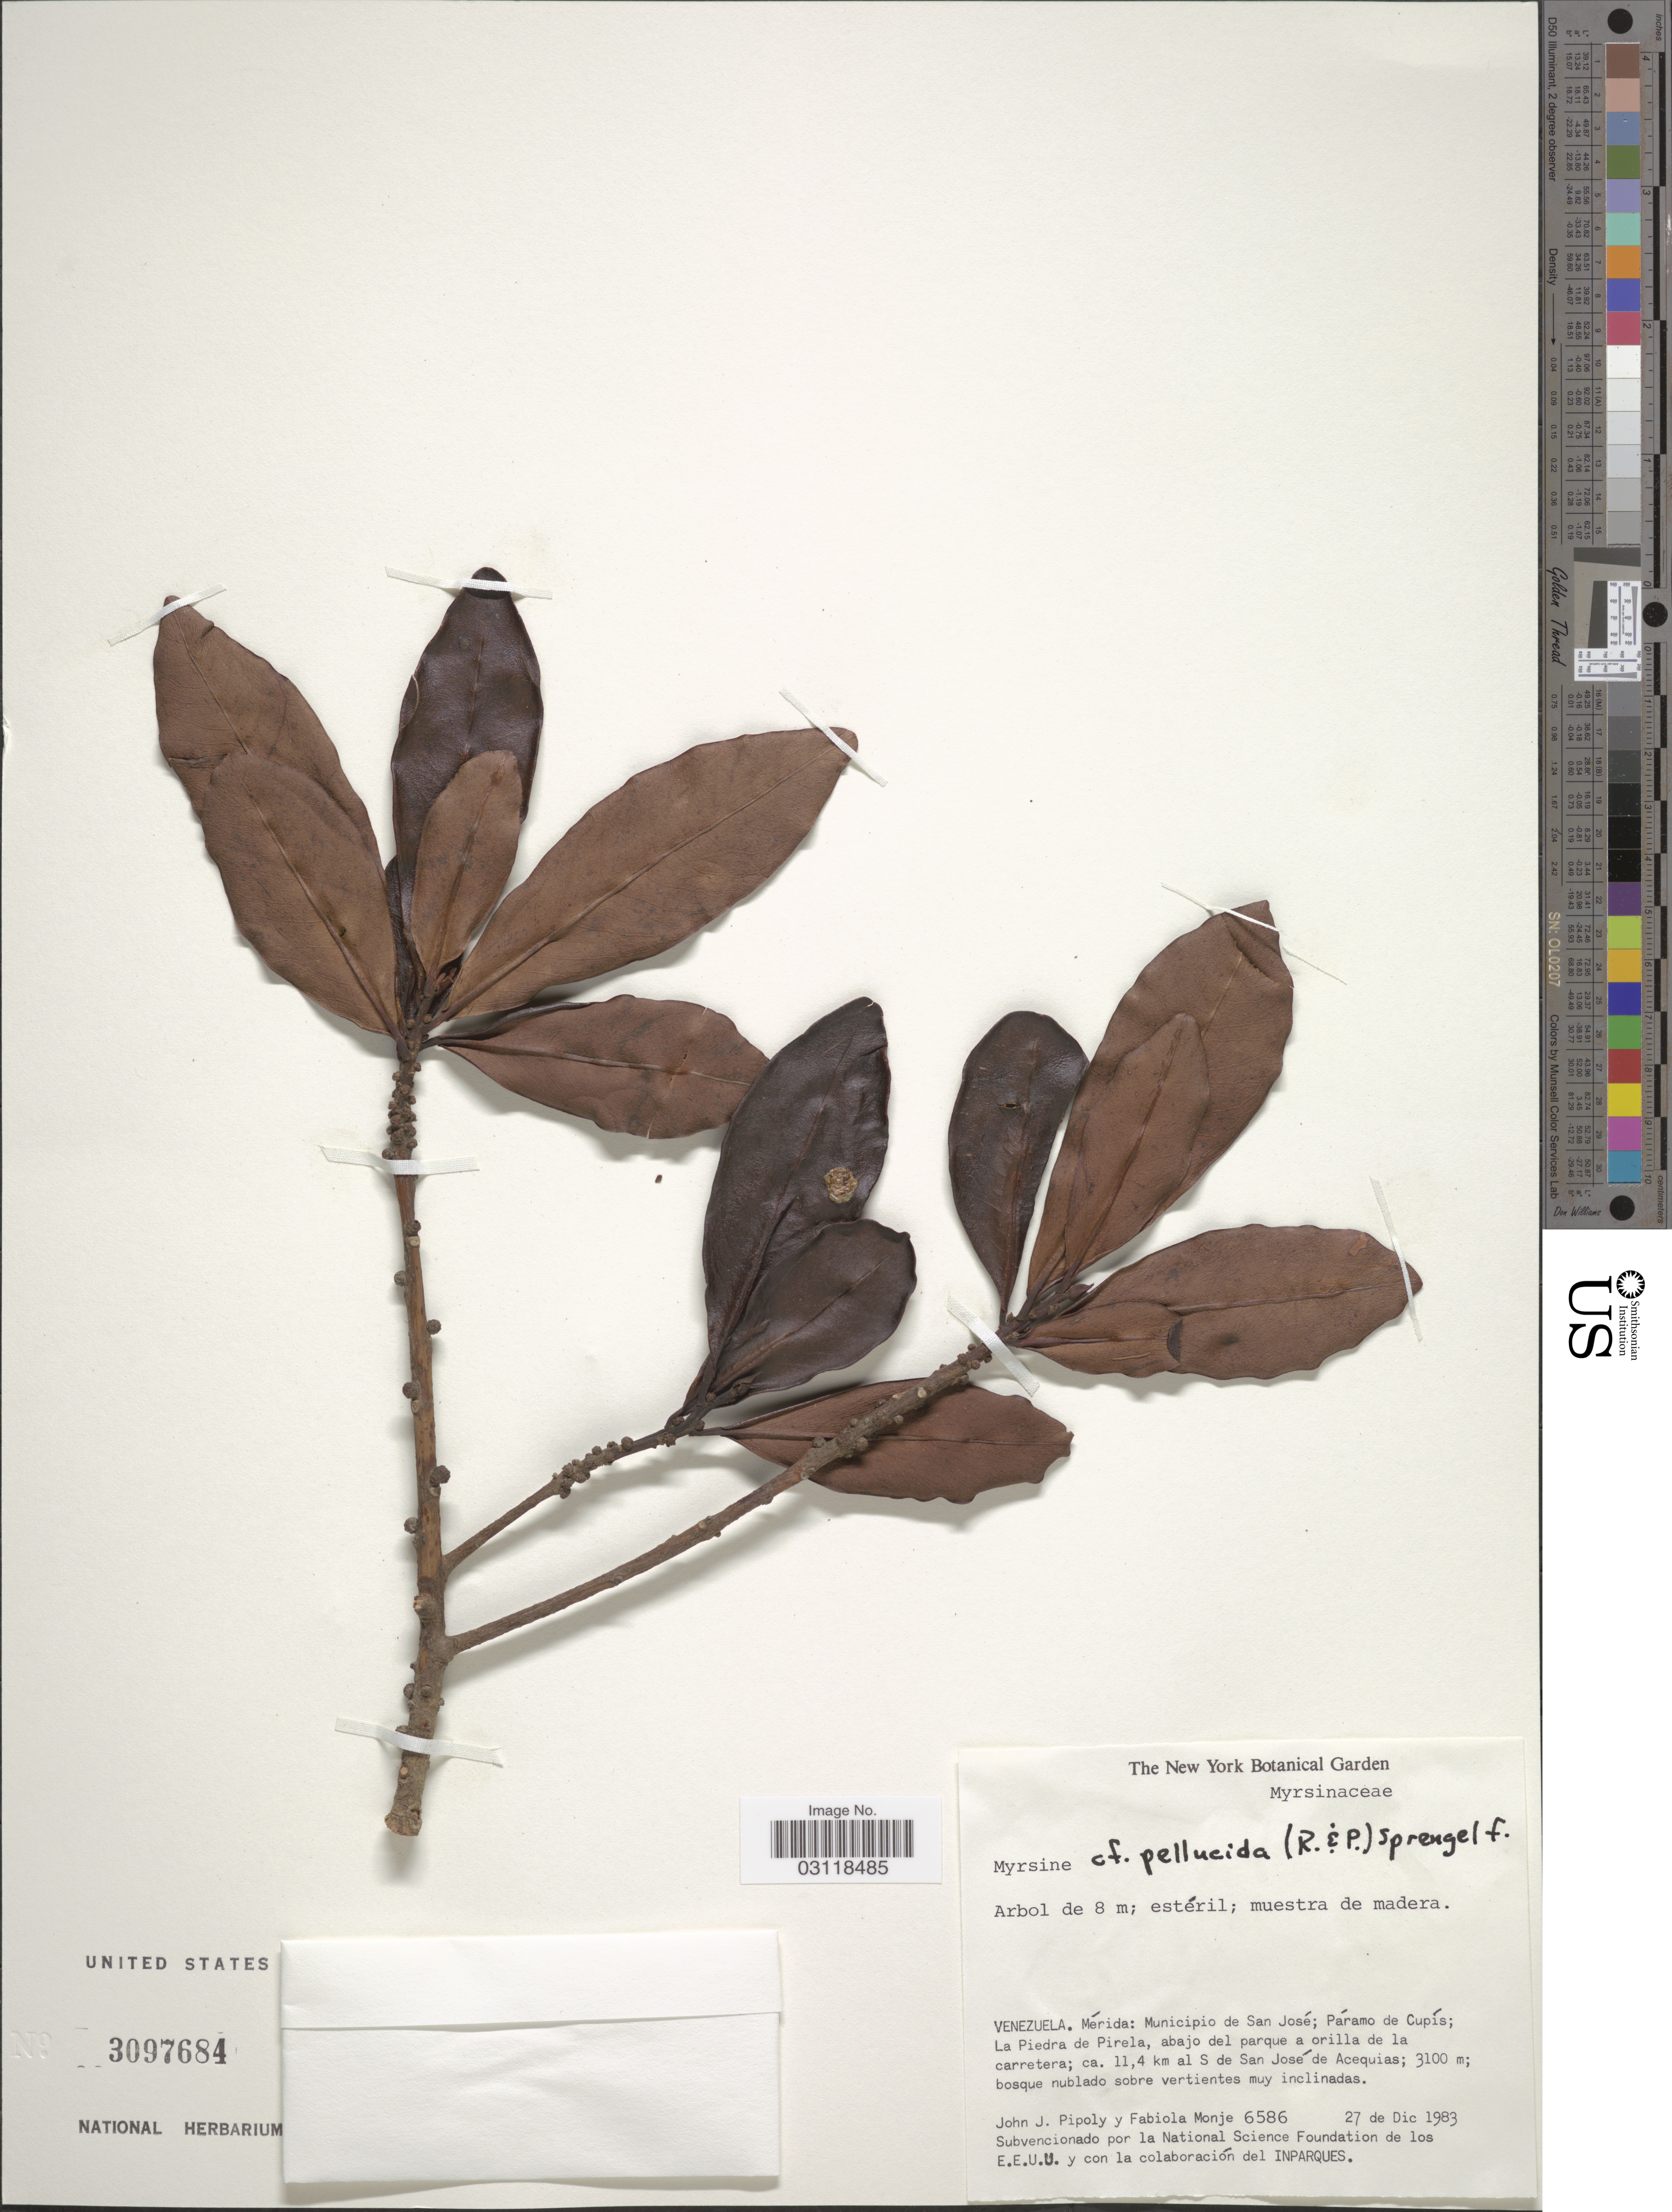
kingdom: Plantae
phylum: Tracheophyta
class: Magnoliopsida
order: Ericales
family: Primulaceae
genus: Rapanea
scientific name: Rapanea pellucida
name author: (Ruiz & Pav.) Mez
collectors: J. J. Pipoly & F. Monje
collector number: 6586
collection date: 1983-12-27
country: Venezuela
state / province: Mérida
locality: Mérida: Municipio de San José; Páramo de Cupís; La Piedra de Pirela, abajo del parque a orilla de la carretera; ca. 11,4 km al S de San José de Acequias.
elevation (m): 3100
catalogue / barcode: US 3097684